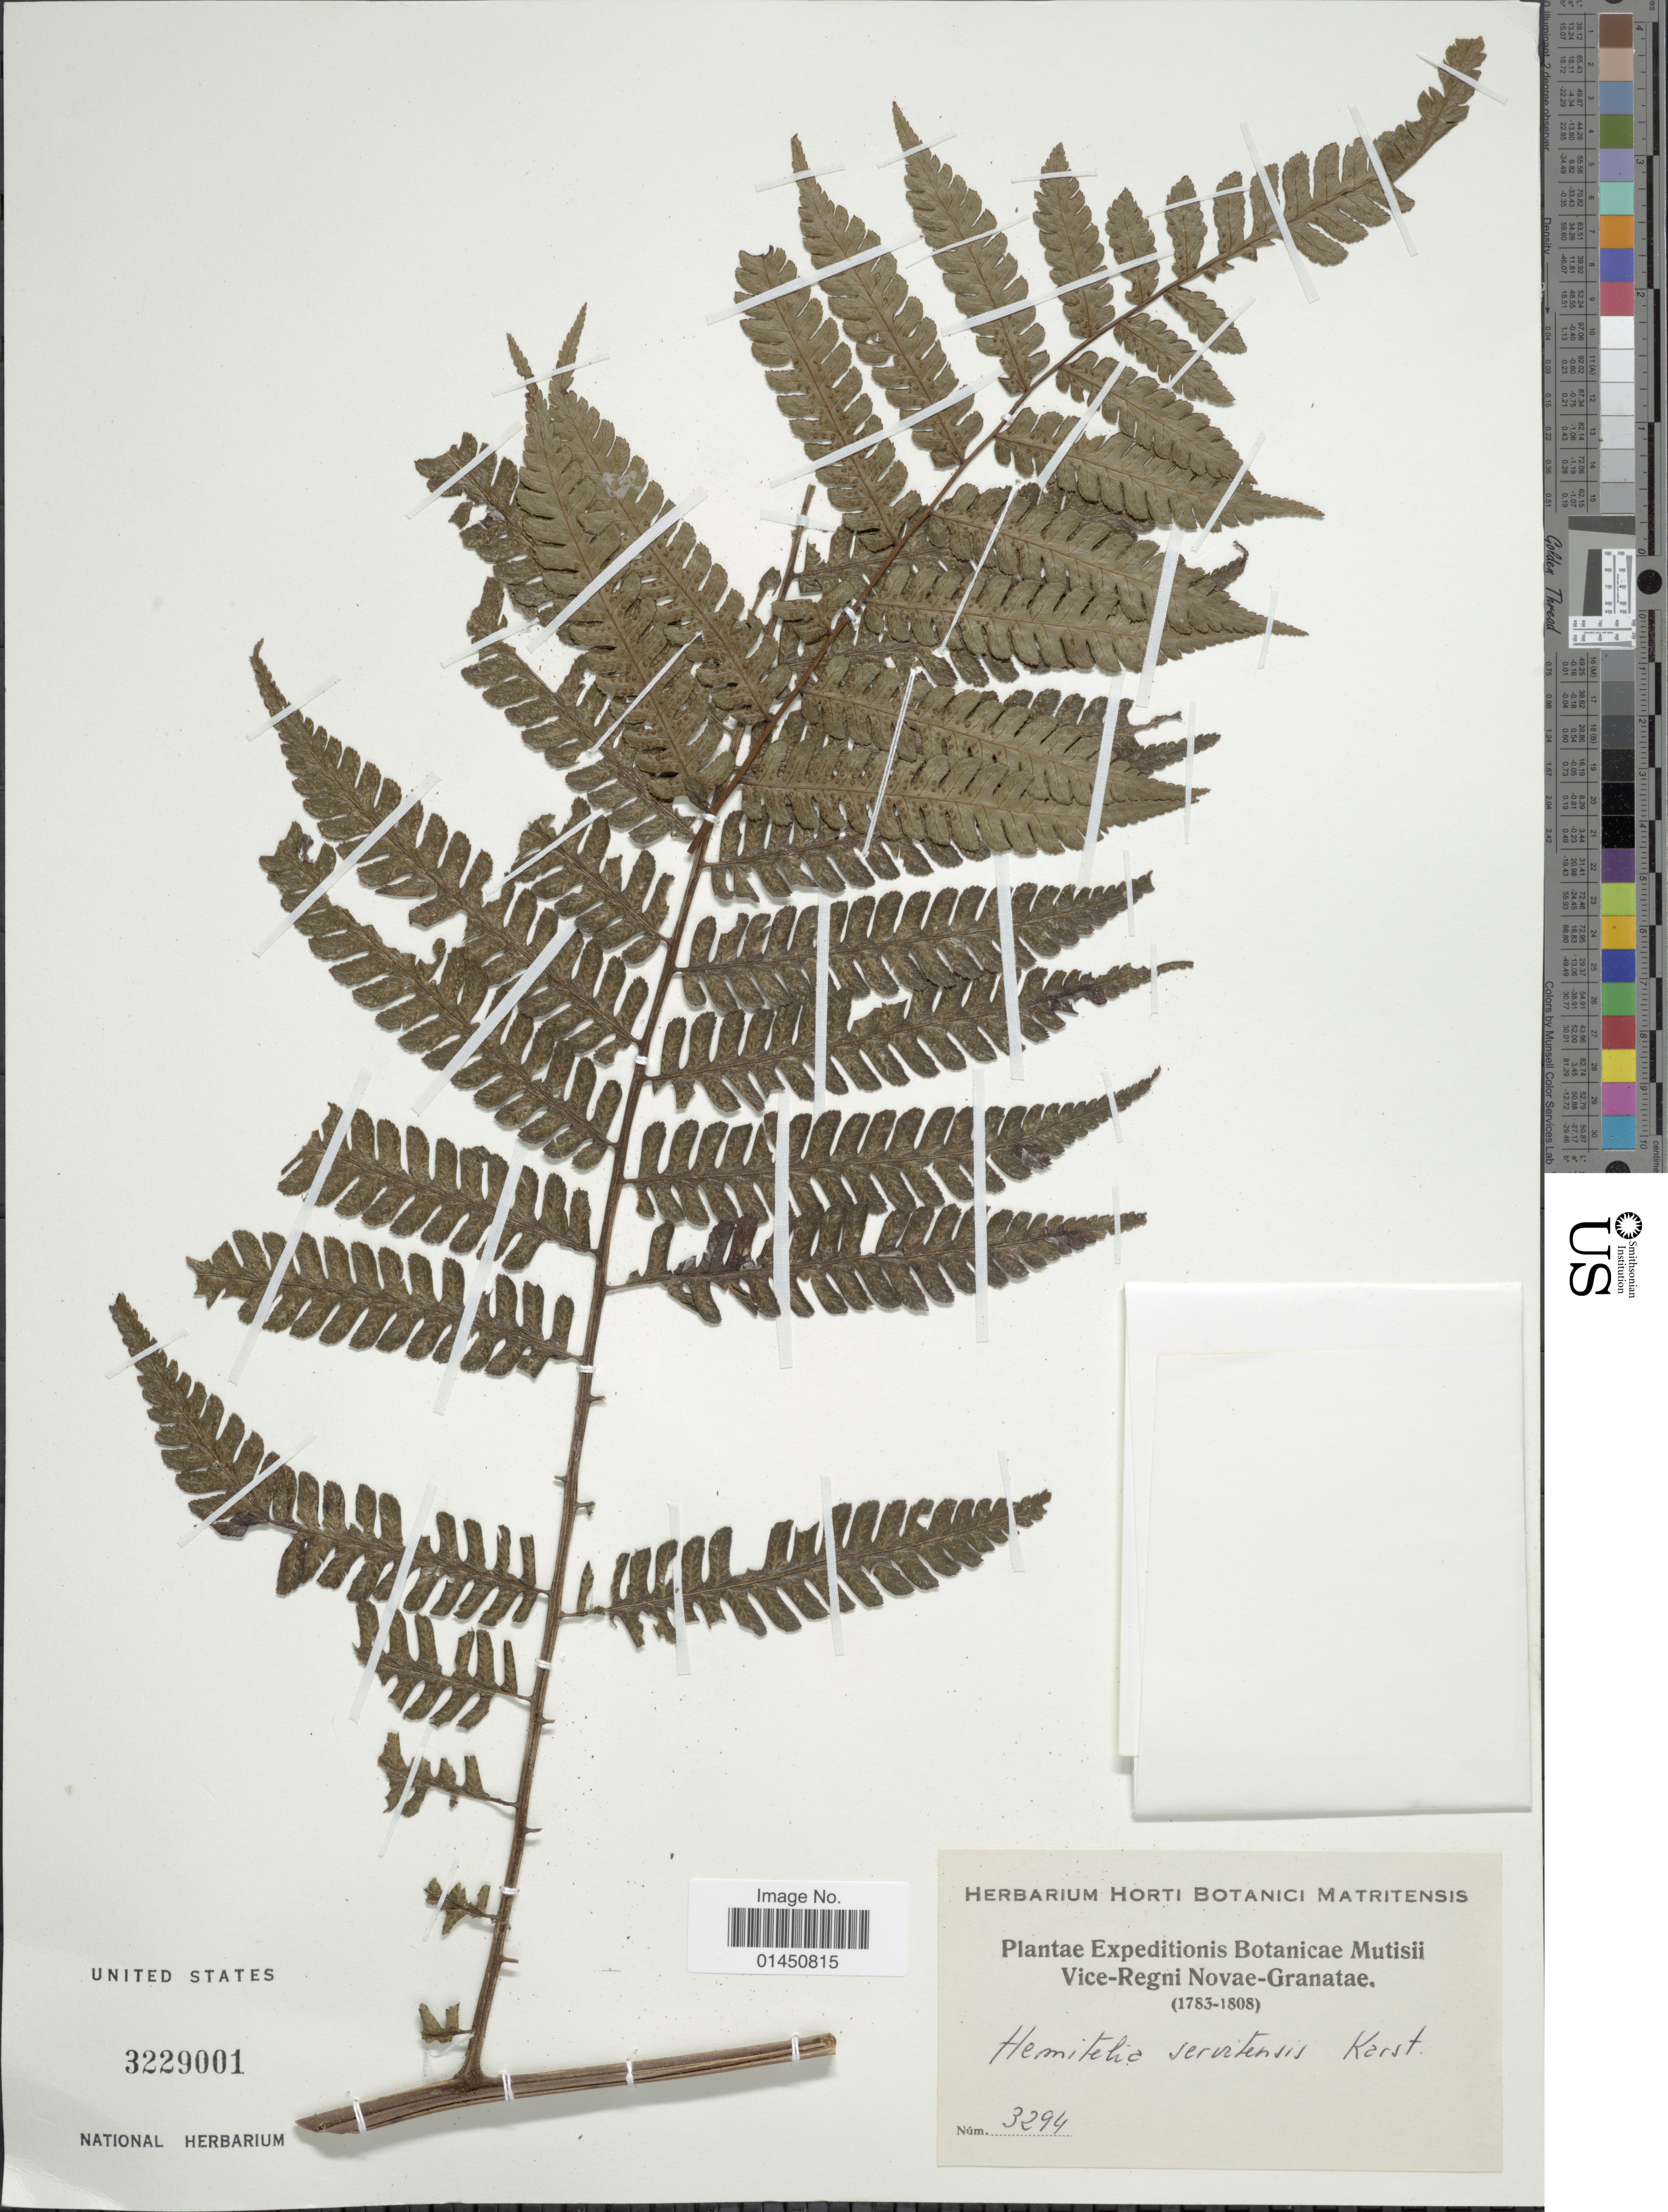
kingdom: Plantae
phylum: Tracheophyta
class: Polypodiopsida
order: Cyatheales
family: Cyatheaceae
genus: Cyathea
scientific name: Cyathea andina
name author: Domin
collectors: ex herb. Horti Botanici Matritensis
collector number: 3294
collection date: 1783/1808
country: Colombia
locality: Vice-Regni Novae-Granatae.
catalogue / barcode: US 3229001